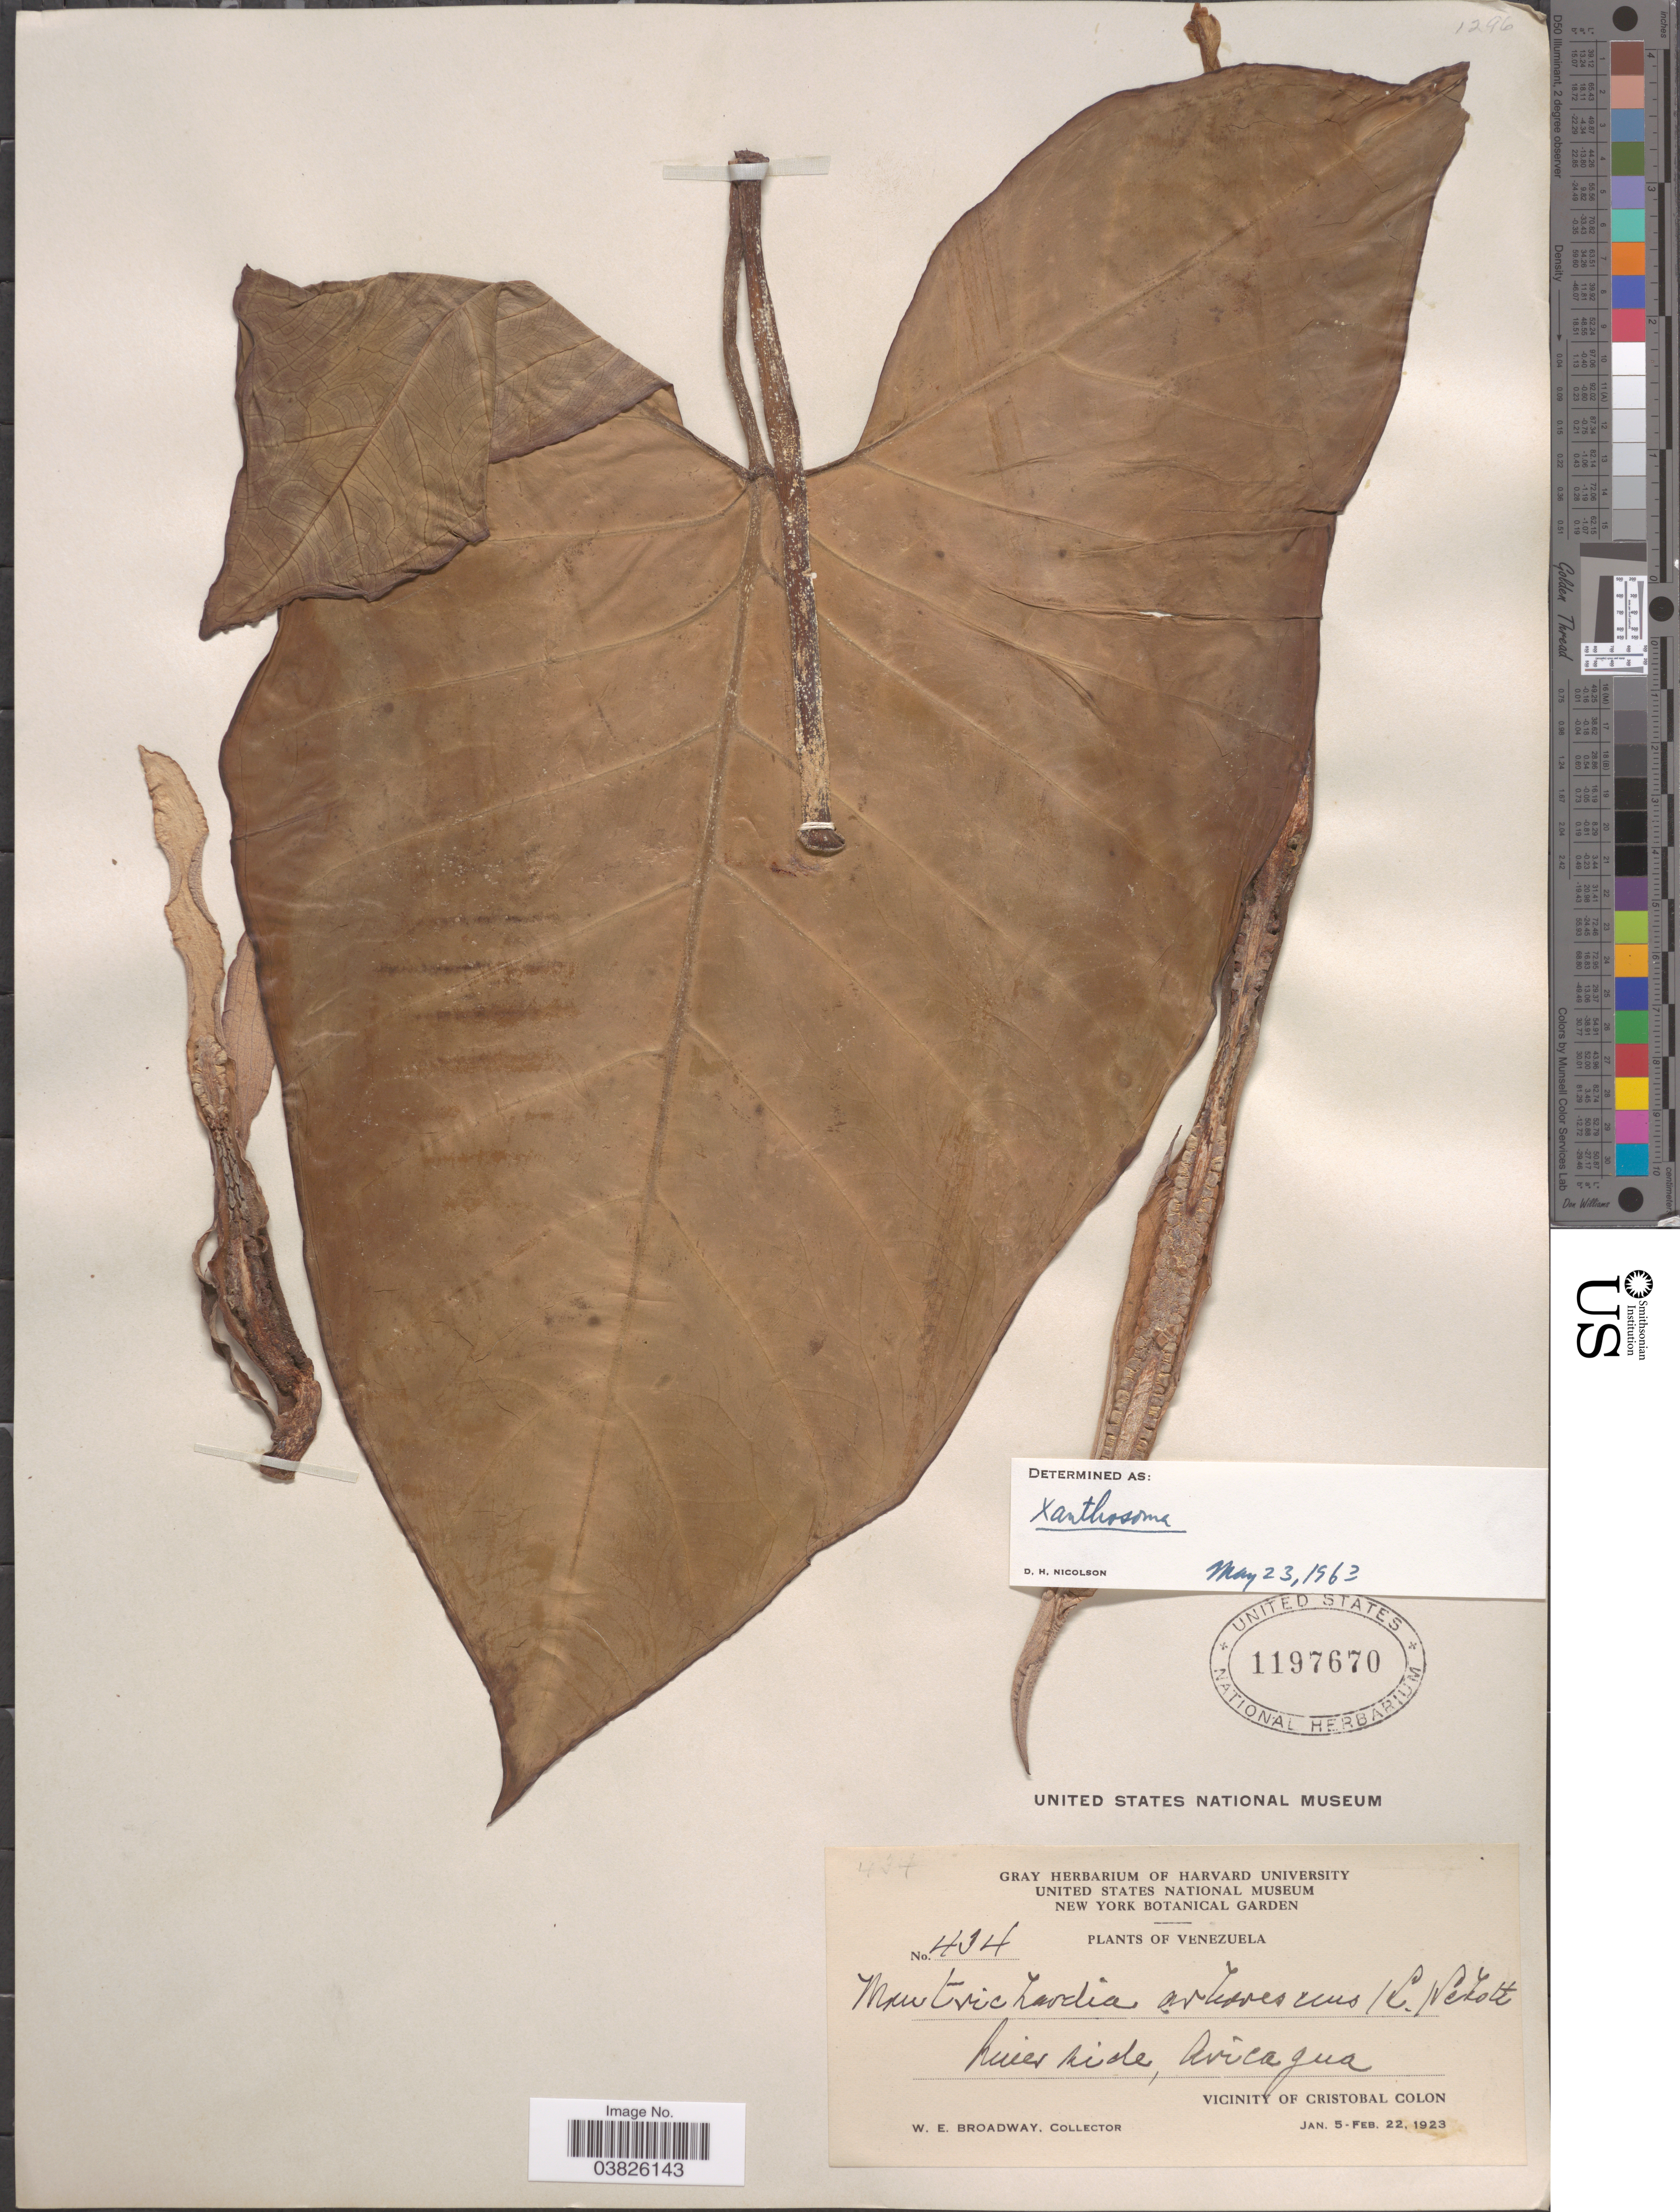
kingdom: Plantae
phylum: Tracheophyta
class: Liliopsida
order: Alismatales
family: Araceae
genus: Xanthosoma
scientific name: Xanthosoma sp.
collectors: W. E. Broadway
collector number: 434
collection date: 1923-01-05/1923-02-22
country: Venezuela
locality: River side, Aricagua. Vicinity of Cristobal Colon.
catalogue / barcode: US 1197670